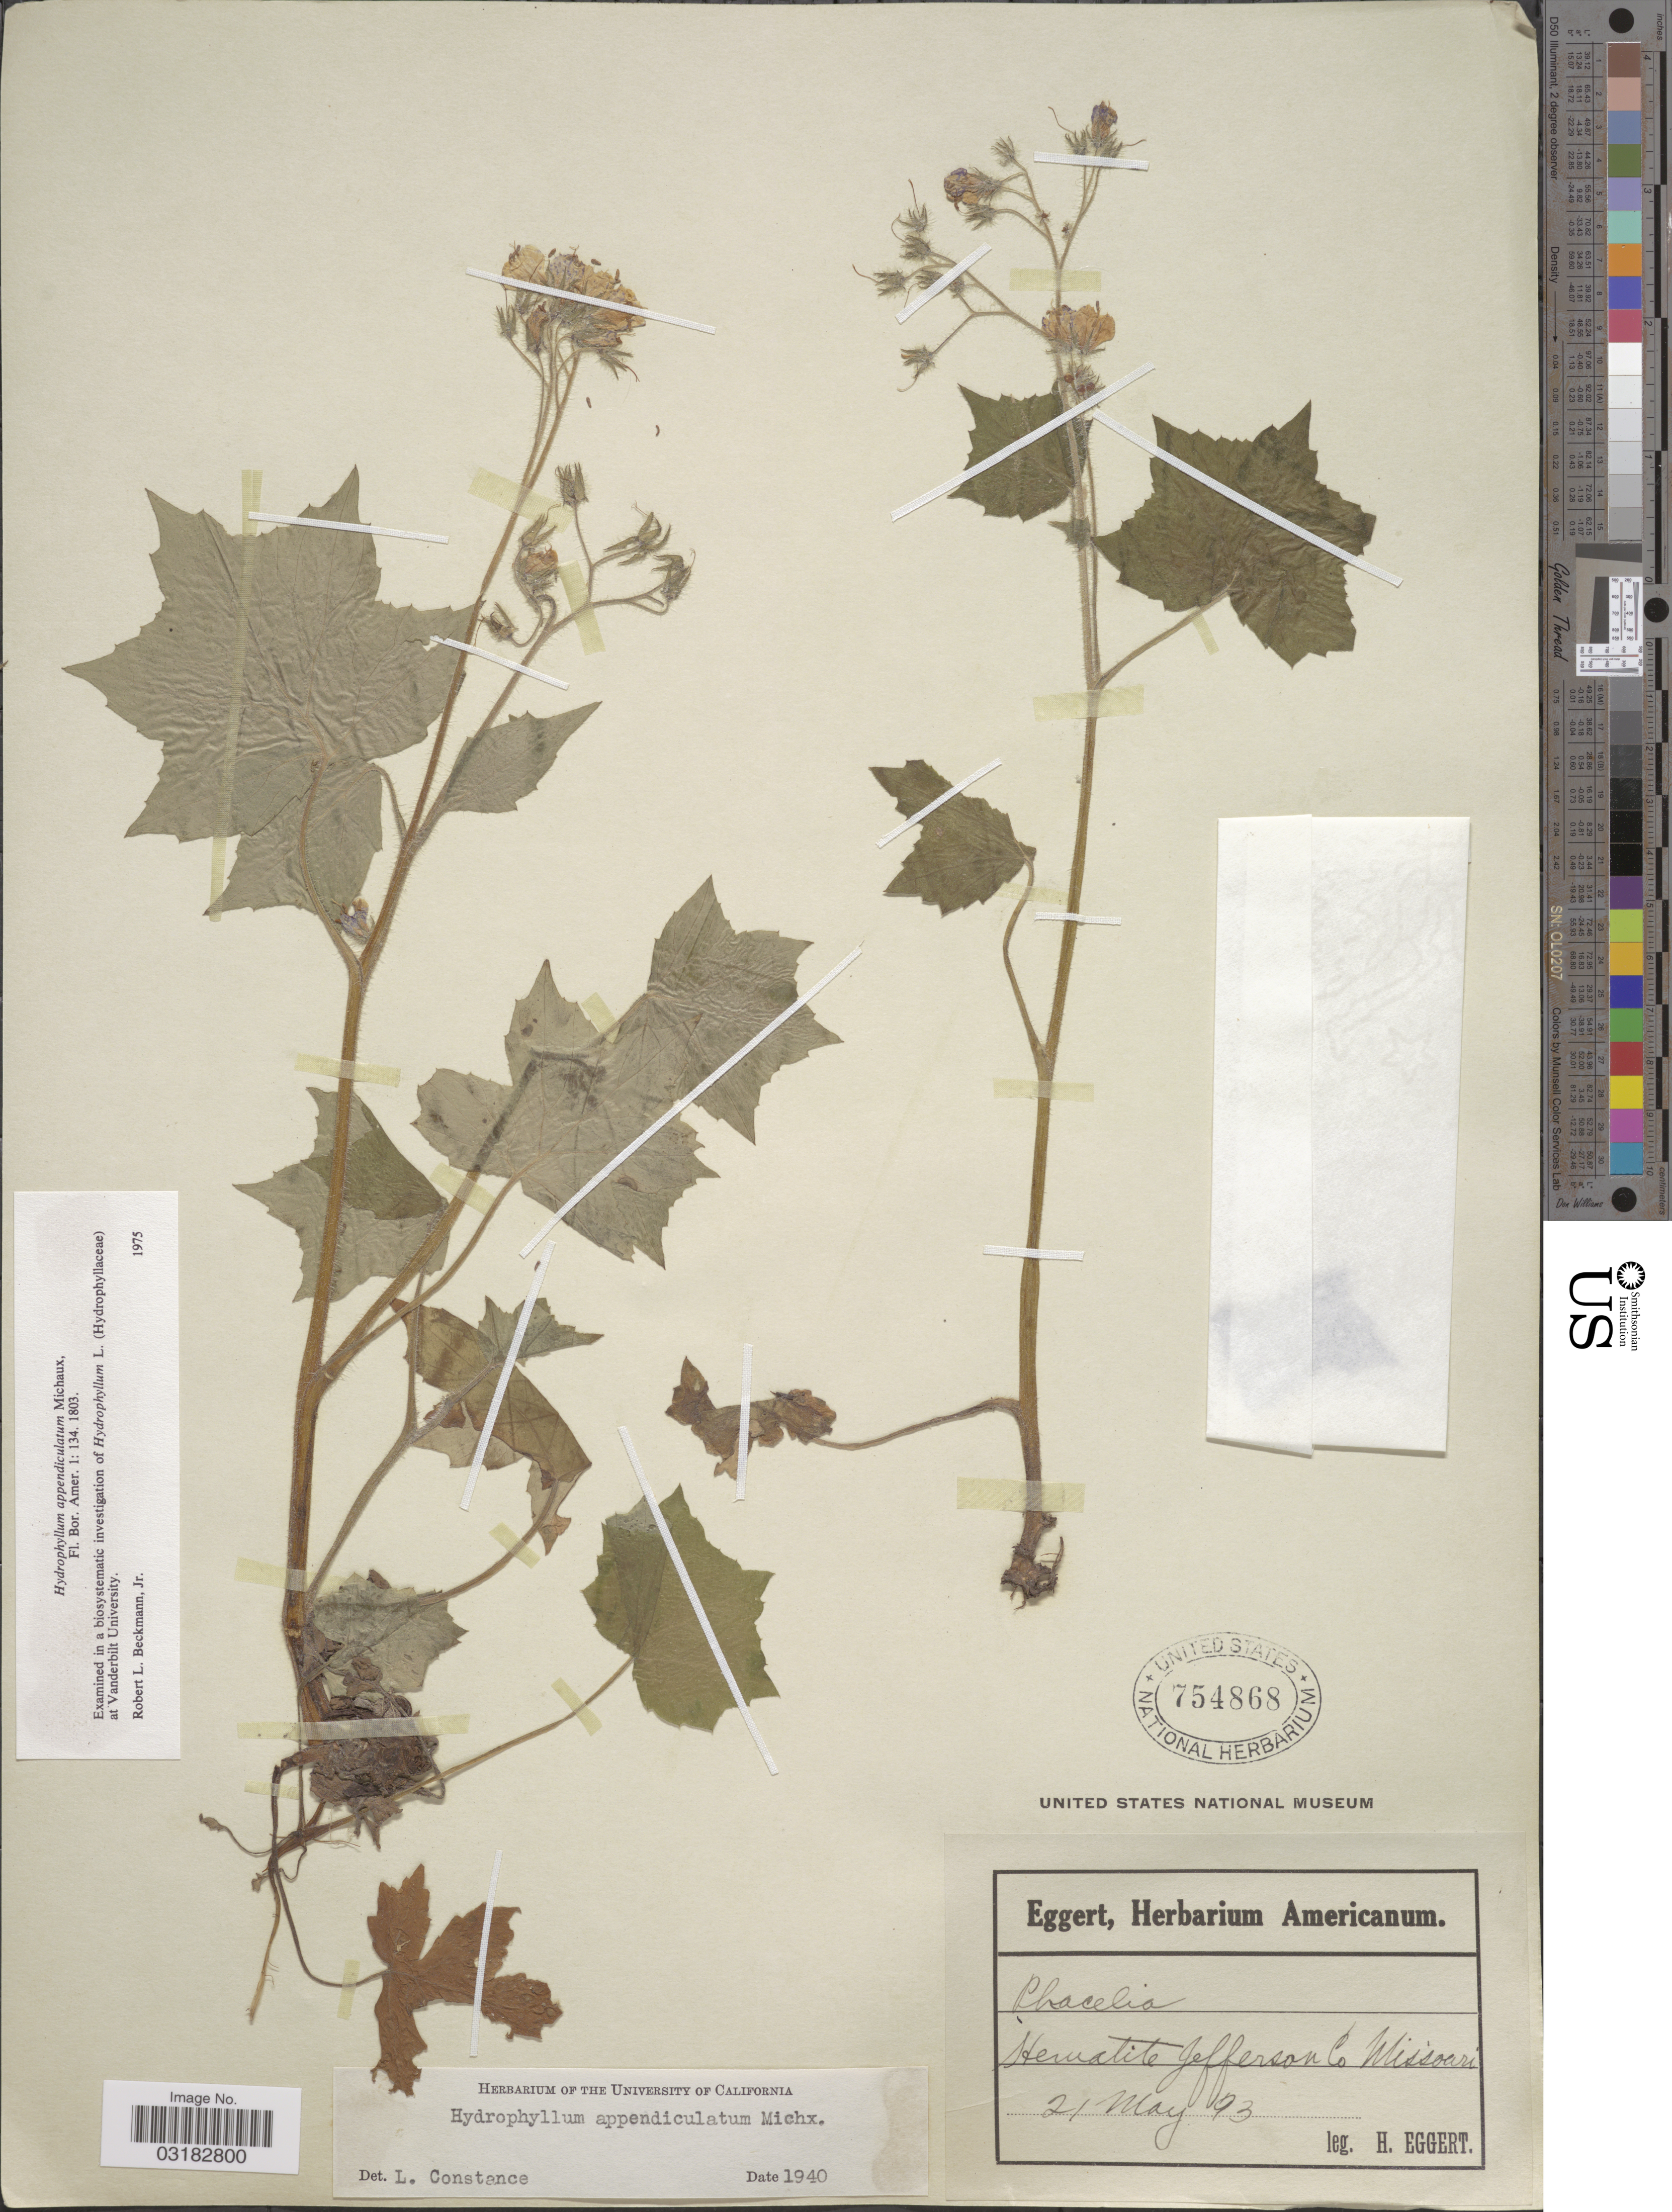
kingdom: Plantae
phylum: Tracheophyta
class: Magnoliopsida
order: Boraginales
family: Hydrophyllaceae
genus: Hydrophyllum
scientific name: Hydrophyllum appendiculatum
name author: Michx.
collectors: H. Eggert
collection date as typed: Transcribed d/m/y: 21/5/93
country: United States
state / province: Missouri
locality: Hematite Jefferson Co.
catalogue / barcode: US 754868